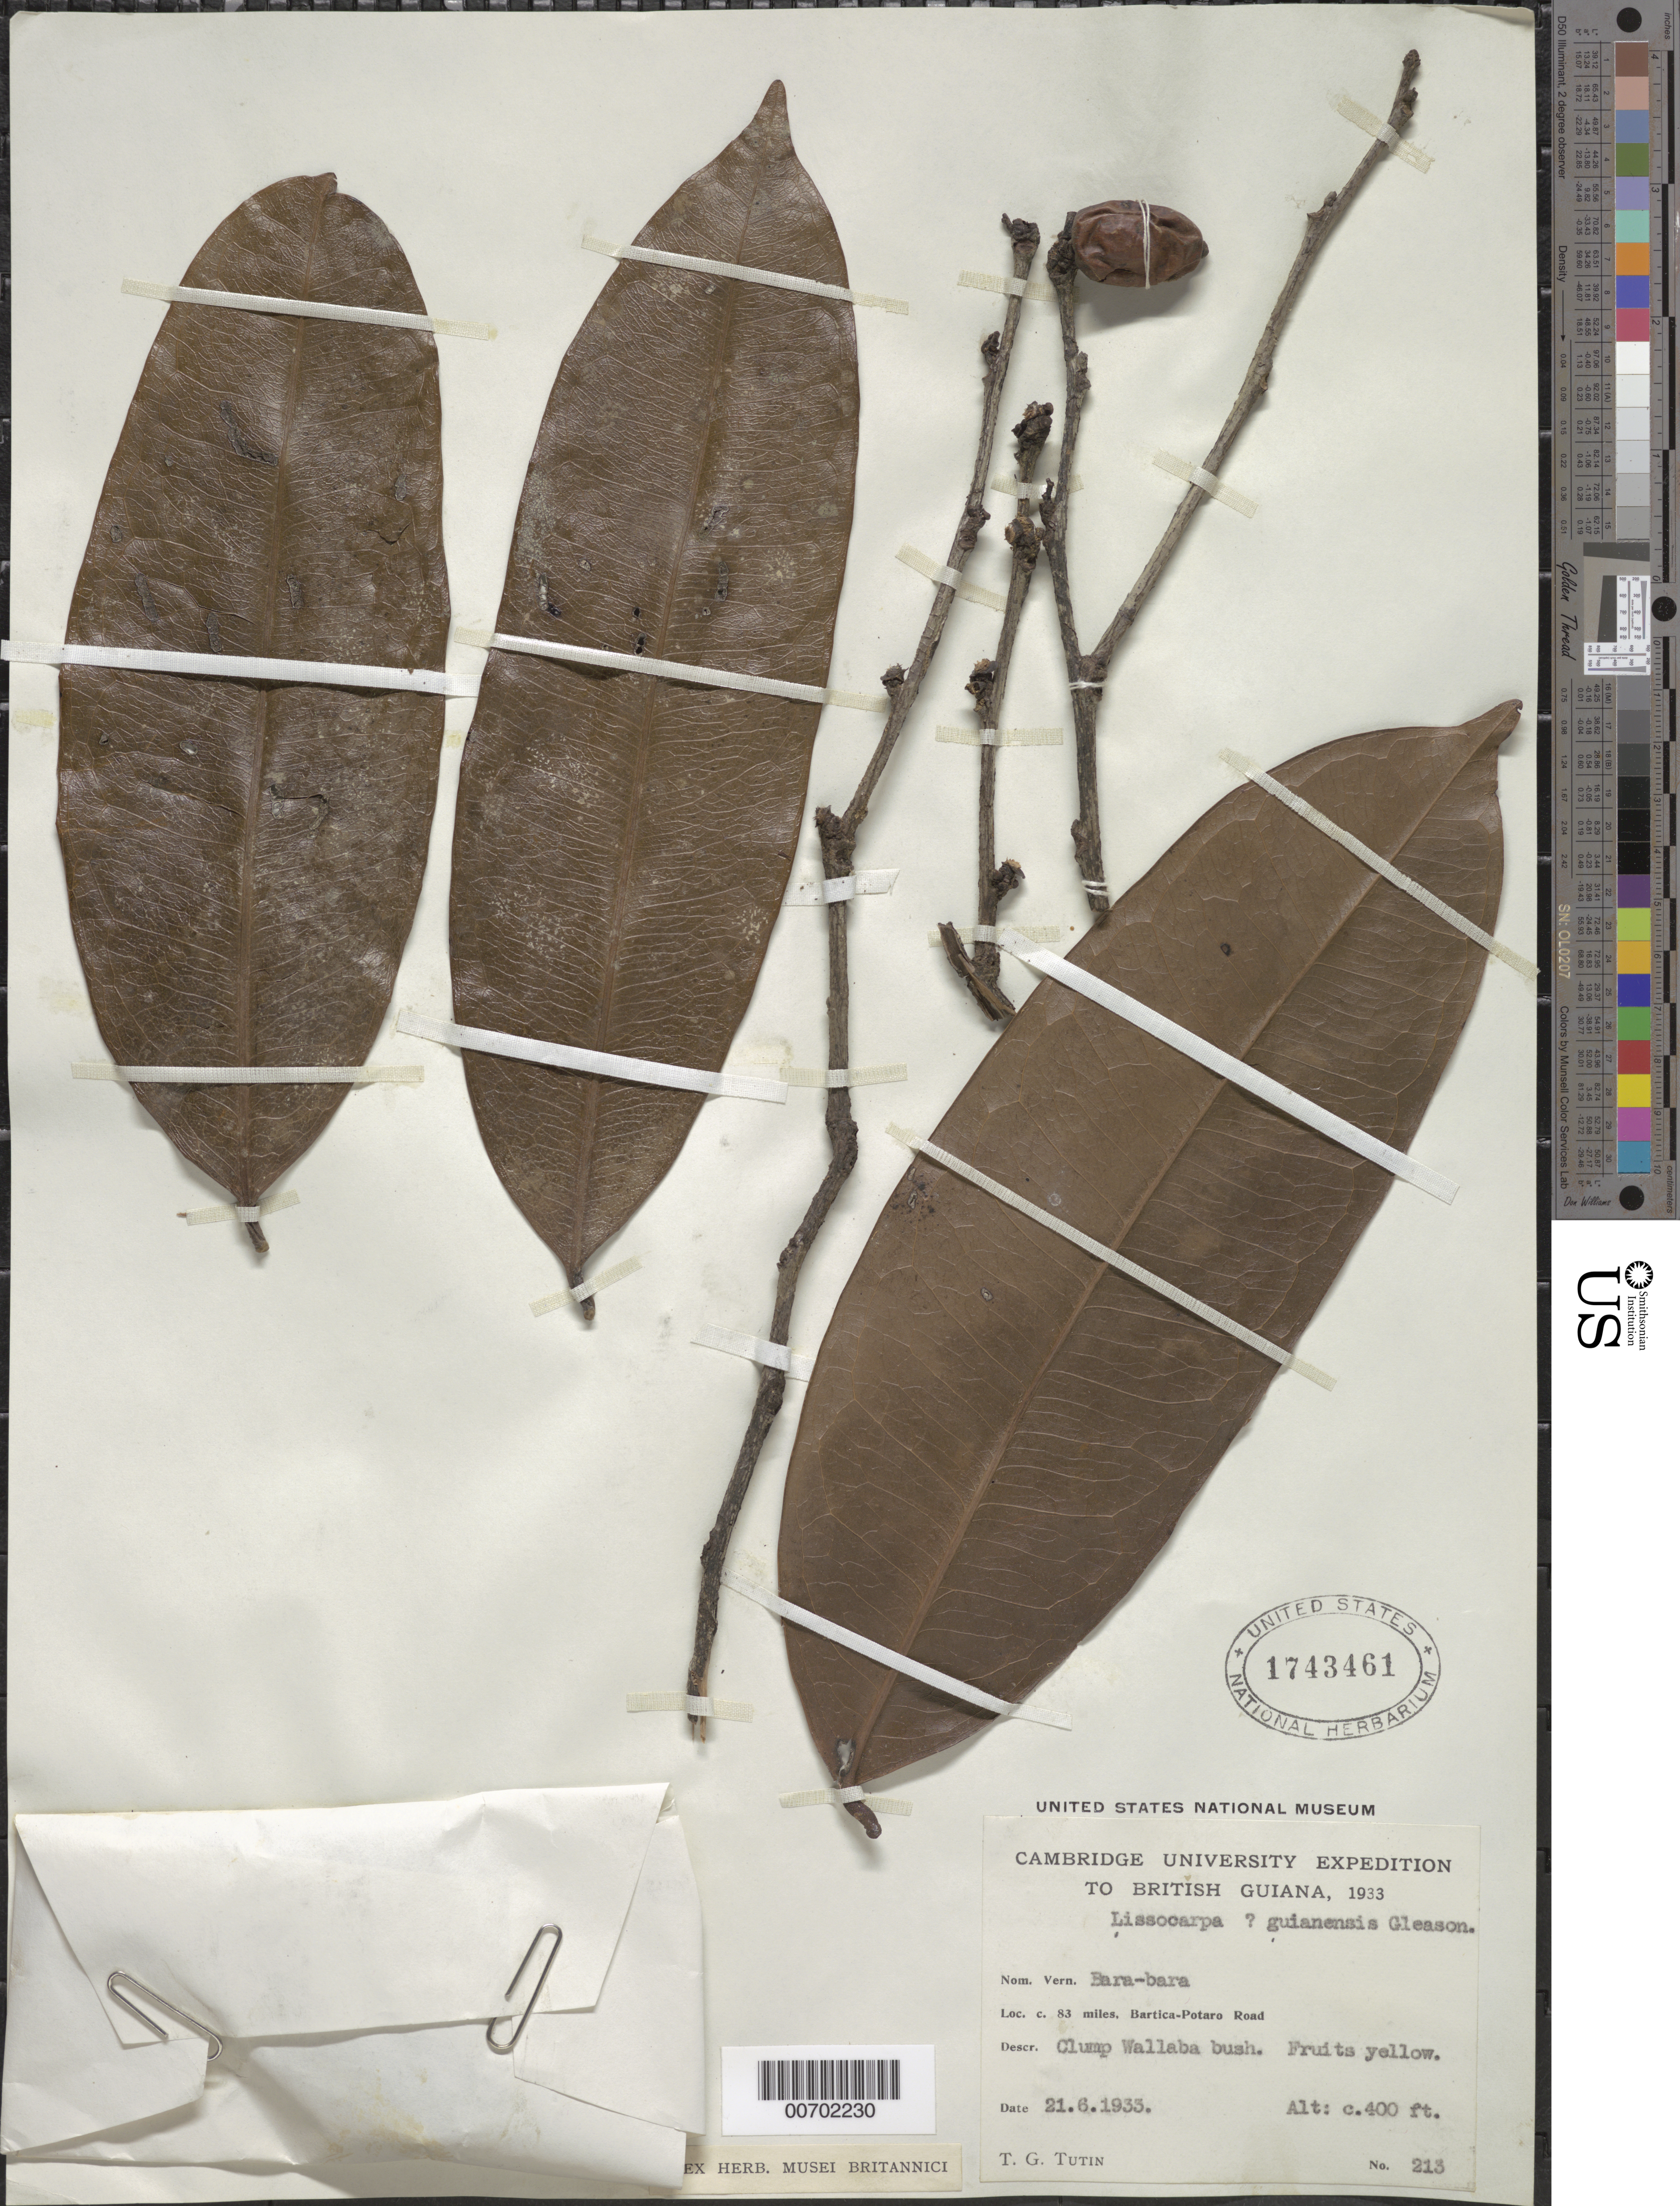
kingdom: Plantae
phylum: Tracheophyta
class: Magnoliopsida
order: Ericales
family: Ebenaceae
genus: Lissocarpa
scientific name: Lissocarpa guianensis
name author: Gleason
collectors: T. G. Tutin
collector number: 213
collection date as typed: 21-Jun-33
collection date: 1933-06-21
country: Guyana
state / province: Potaro-Siparuni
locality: Bartica-Potaro road, mile 83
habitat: Clump Wallaba bush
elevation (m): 122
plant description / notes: Cited by B. Wallnöfer in Ann. Naturhist Mus. Wien, B 105: 540. 2004.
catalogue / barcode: US 1743461